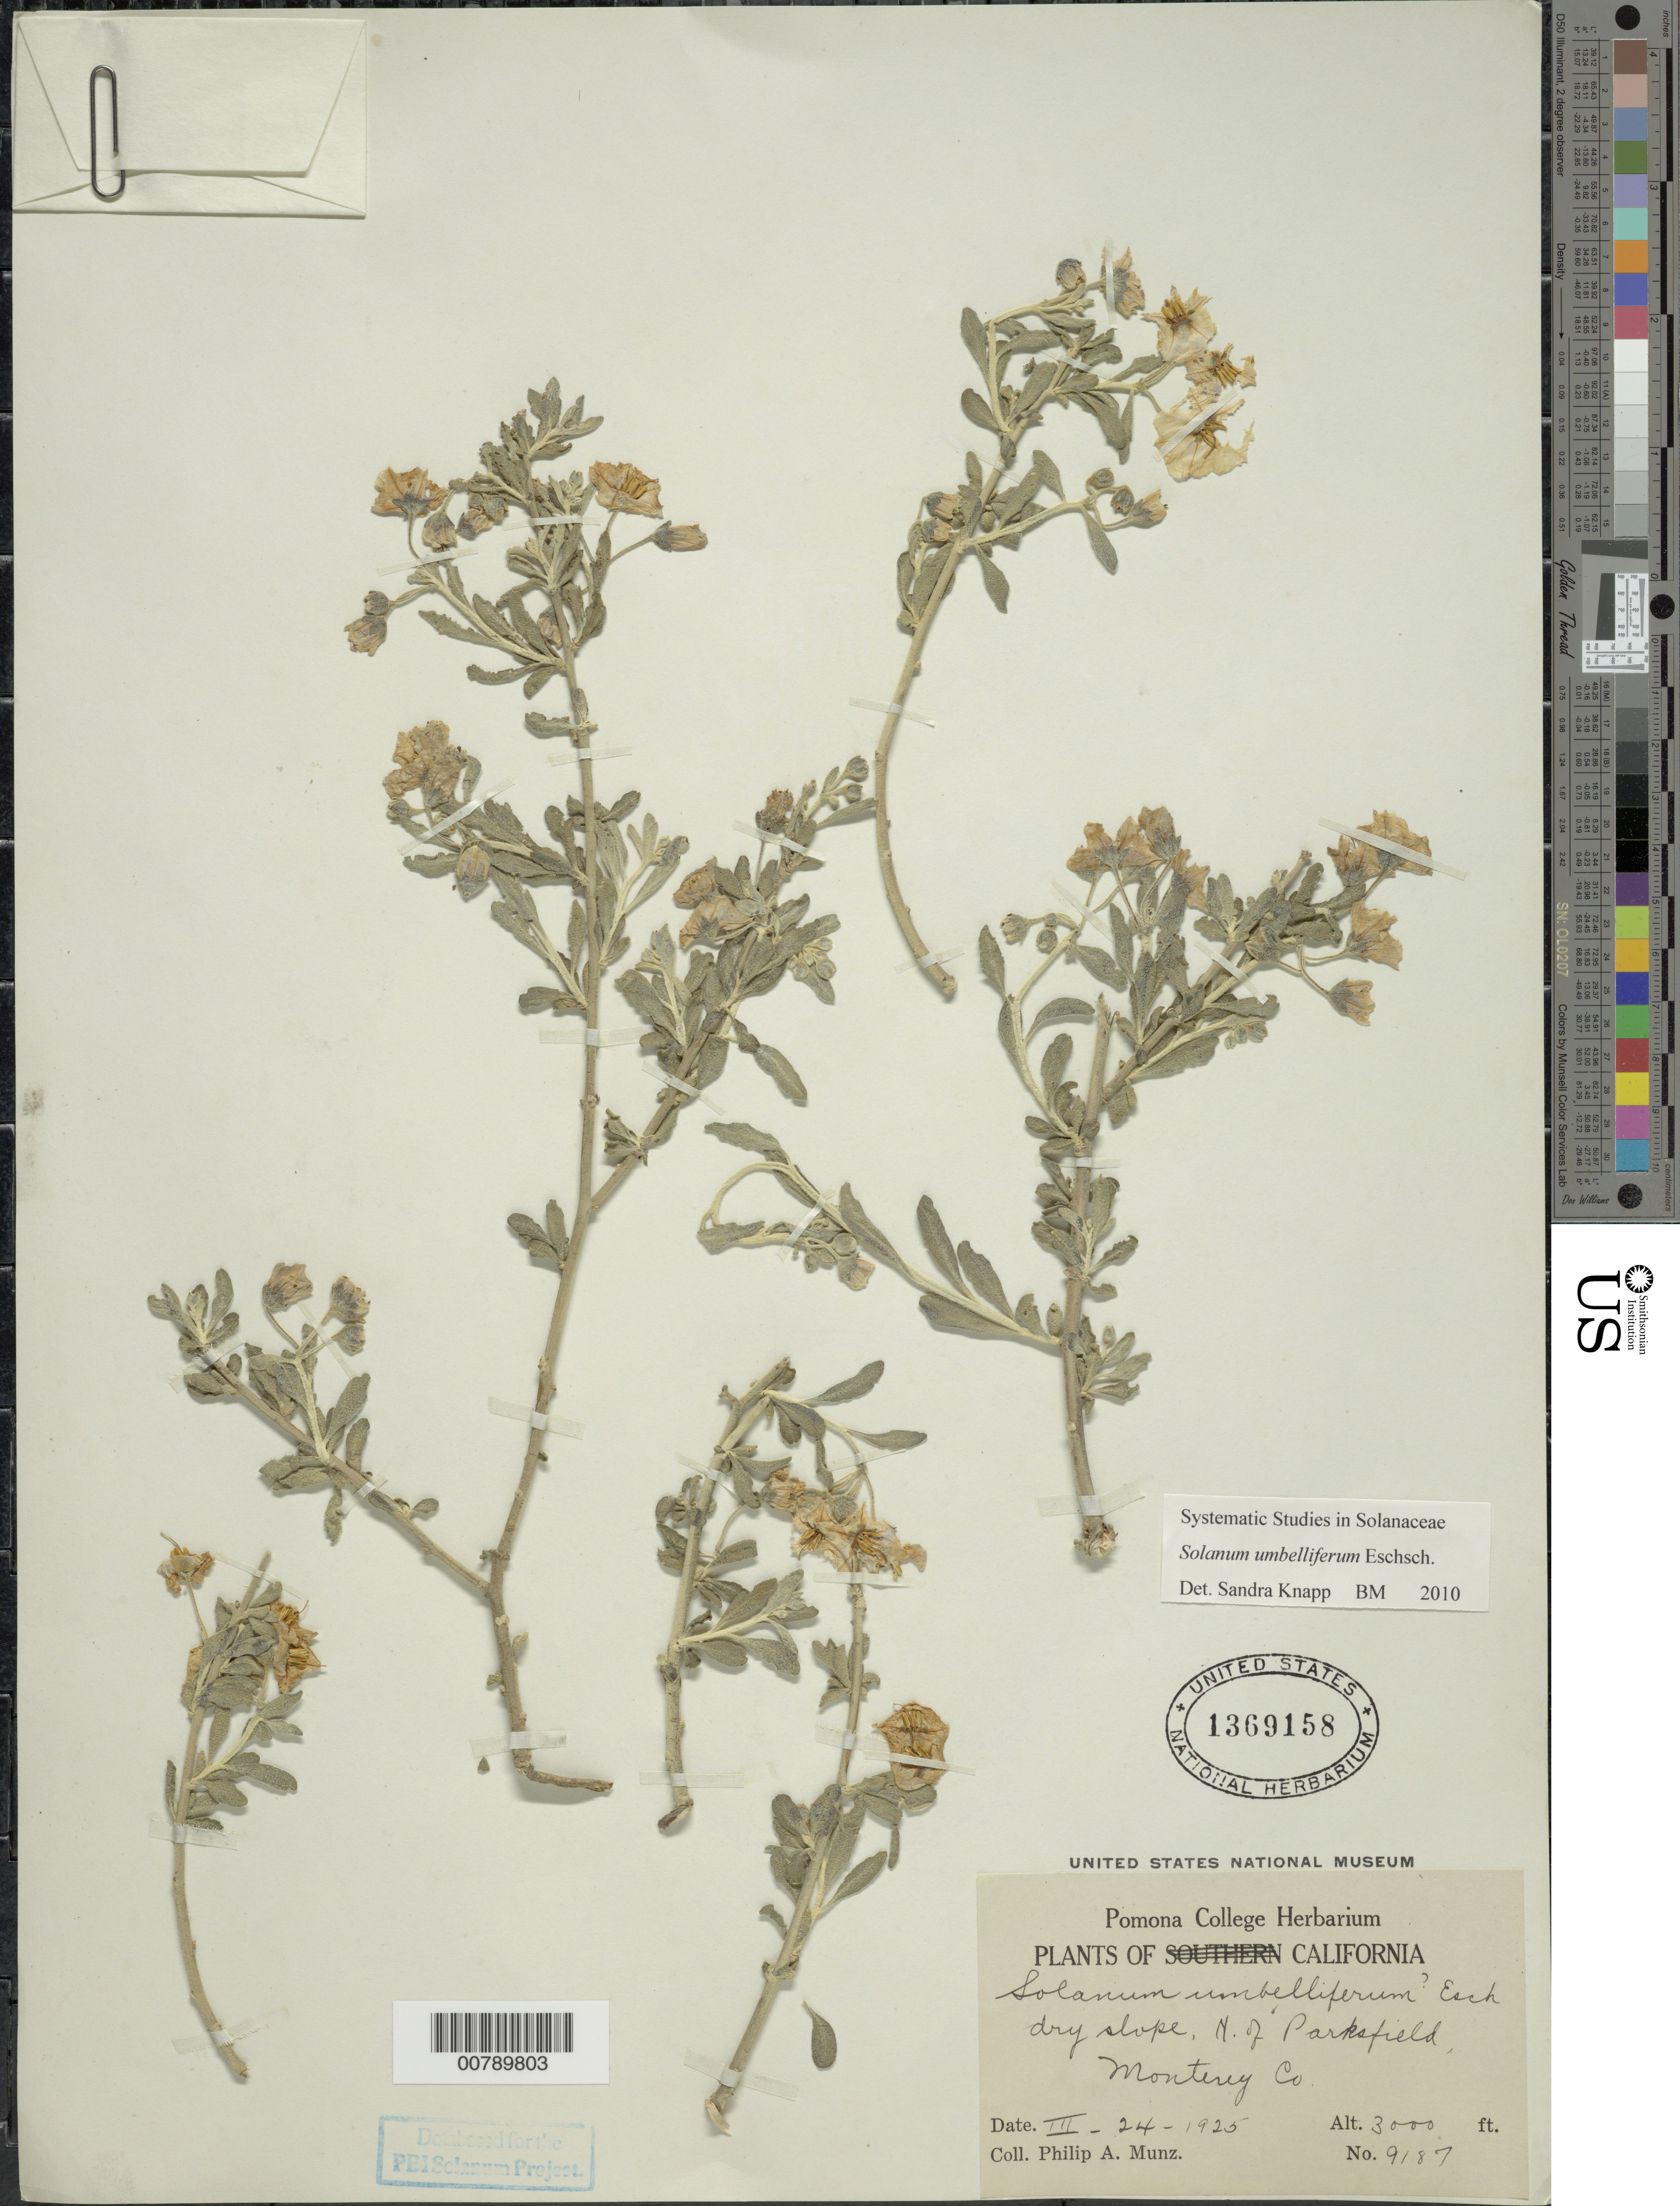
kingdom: Plantae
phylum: Tracheophyta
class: Magnoliopsida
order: Solanales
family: Solanaceae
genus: Solanum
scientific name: Solanum umbelliferum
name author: Eschsch.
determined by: Knapp, S. D.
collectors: P. A. Munz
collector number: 9187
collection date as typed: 24 Mar 1925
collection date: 1925-03-24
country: United States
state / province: California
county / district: Monterey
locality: N of Parksfield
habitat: Dry slope.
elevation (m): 914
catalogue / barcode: US 1369158